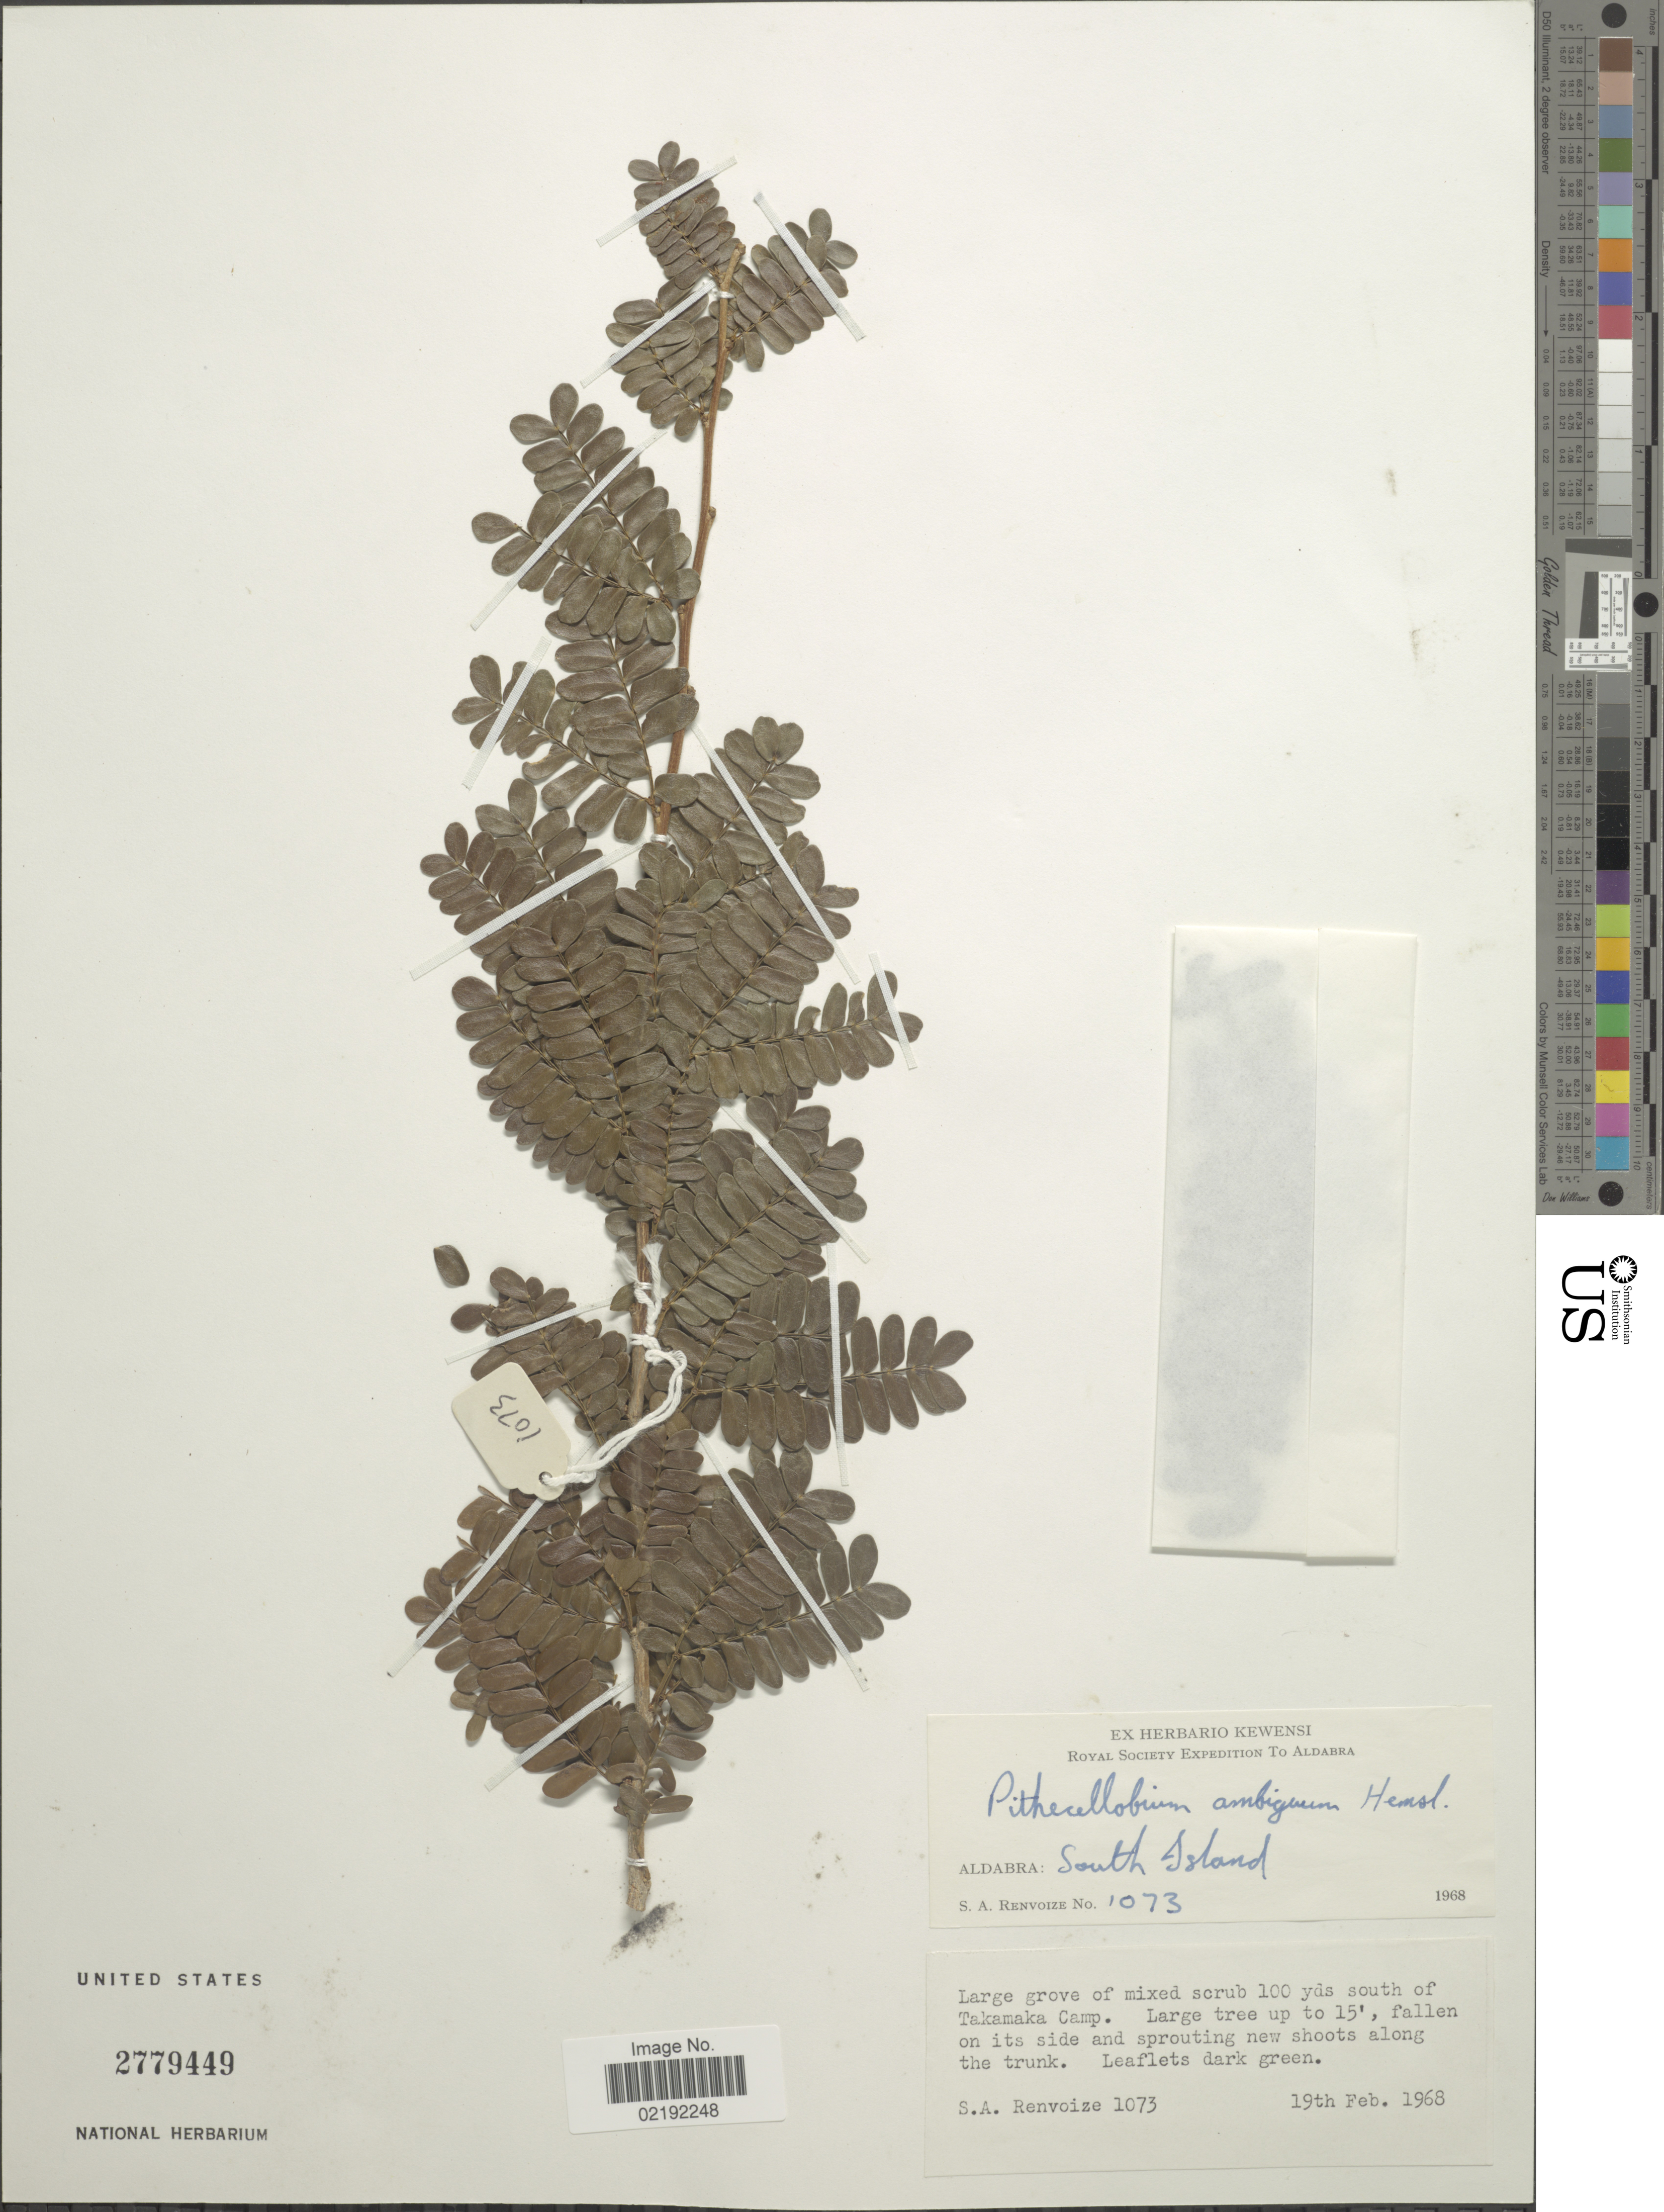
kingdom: Plantae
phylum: Tracheophyta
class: Magnoliopsida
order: Fabales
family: Fabaceae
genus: Viguieranthus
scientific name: Viguieranthus alternans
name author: (Benth.) Villiers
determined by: Strong, M. T., (US), Smithsonian Institution - National Museum of Natural History (UNITED STATES)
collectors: S. A. Renvoize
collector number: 1073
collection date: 1968-02-19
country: Seychelles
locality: Aldabra, South Island, 100 yds south of Takamaka Camp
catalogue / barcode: US 2779449